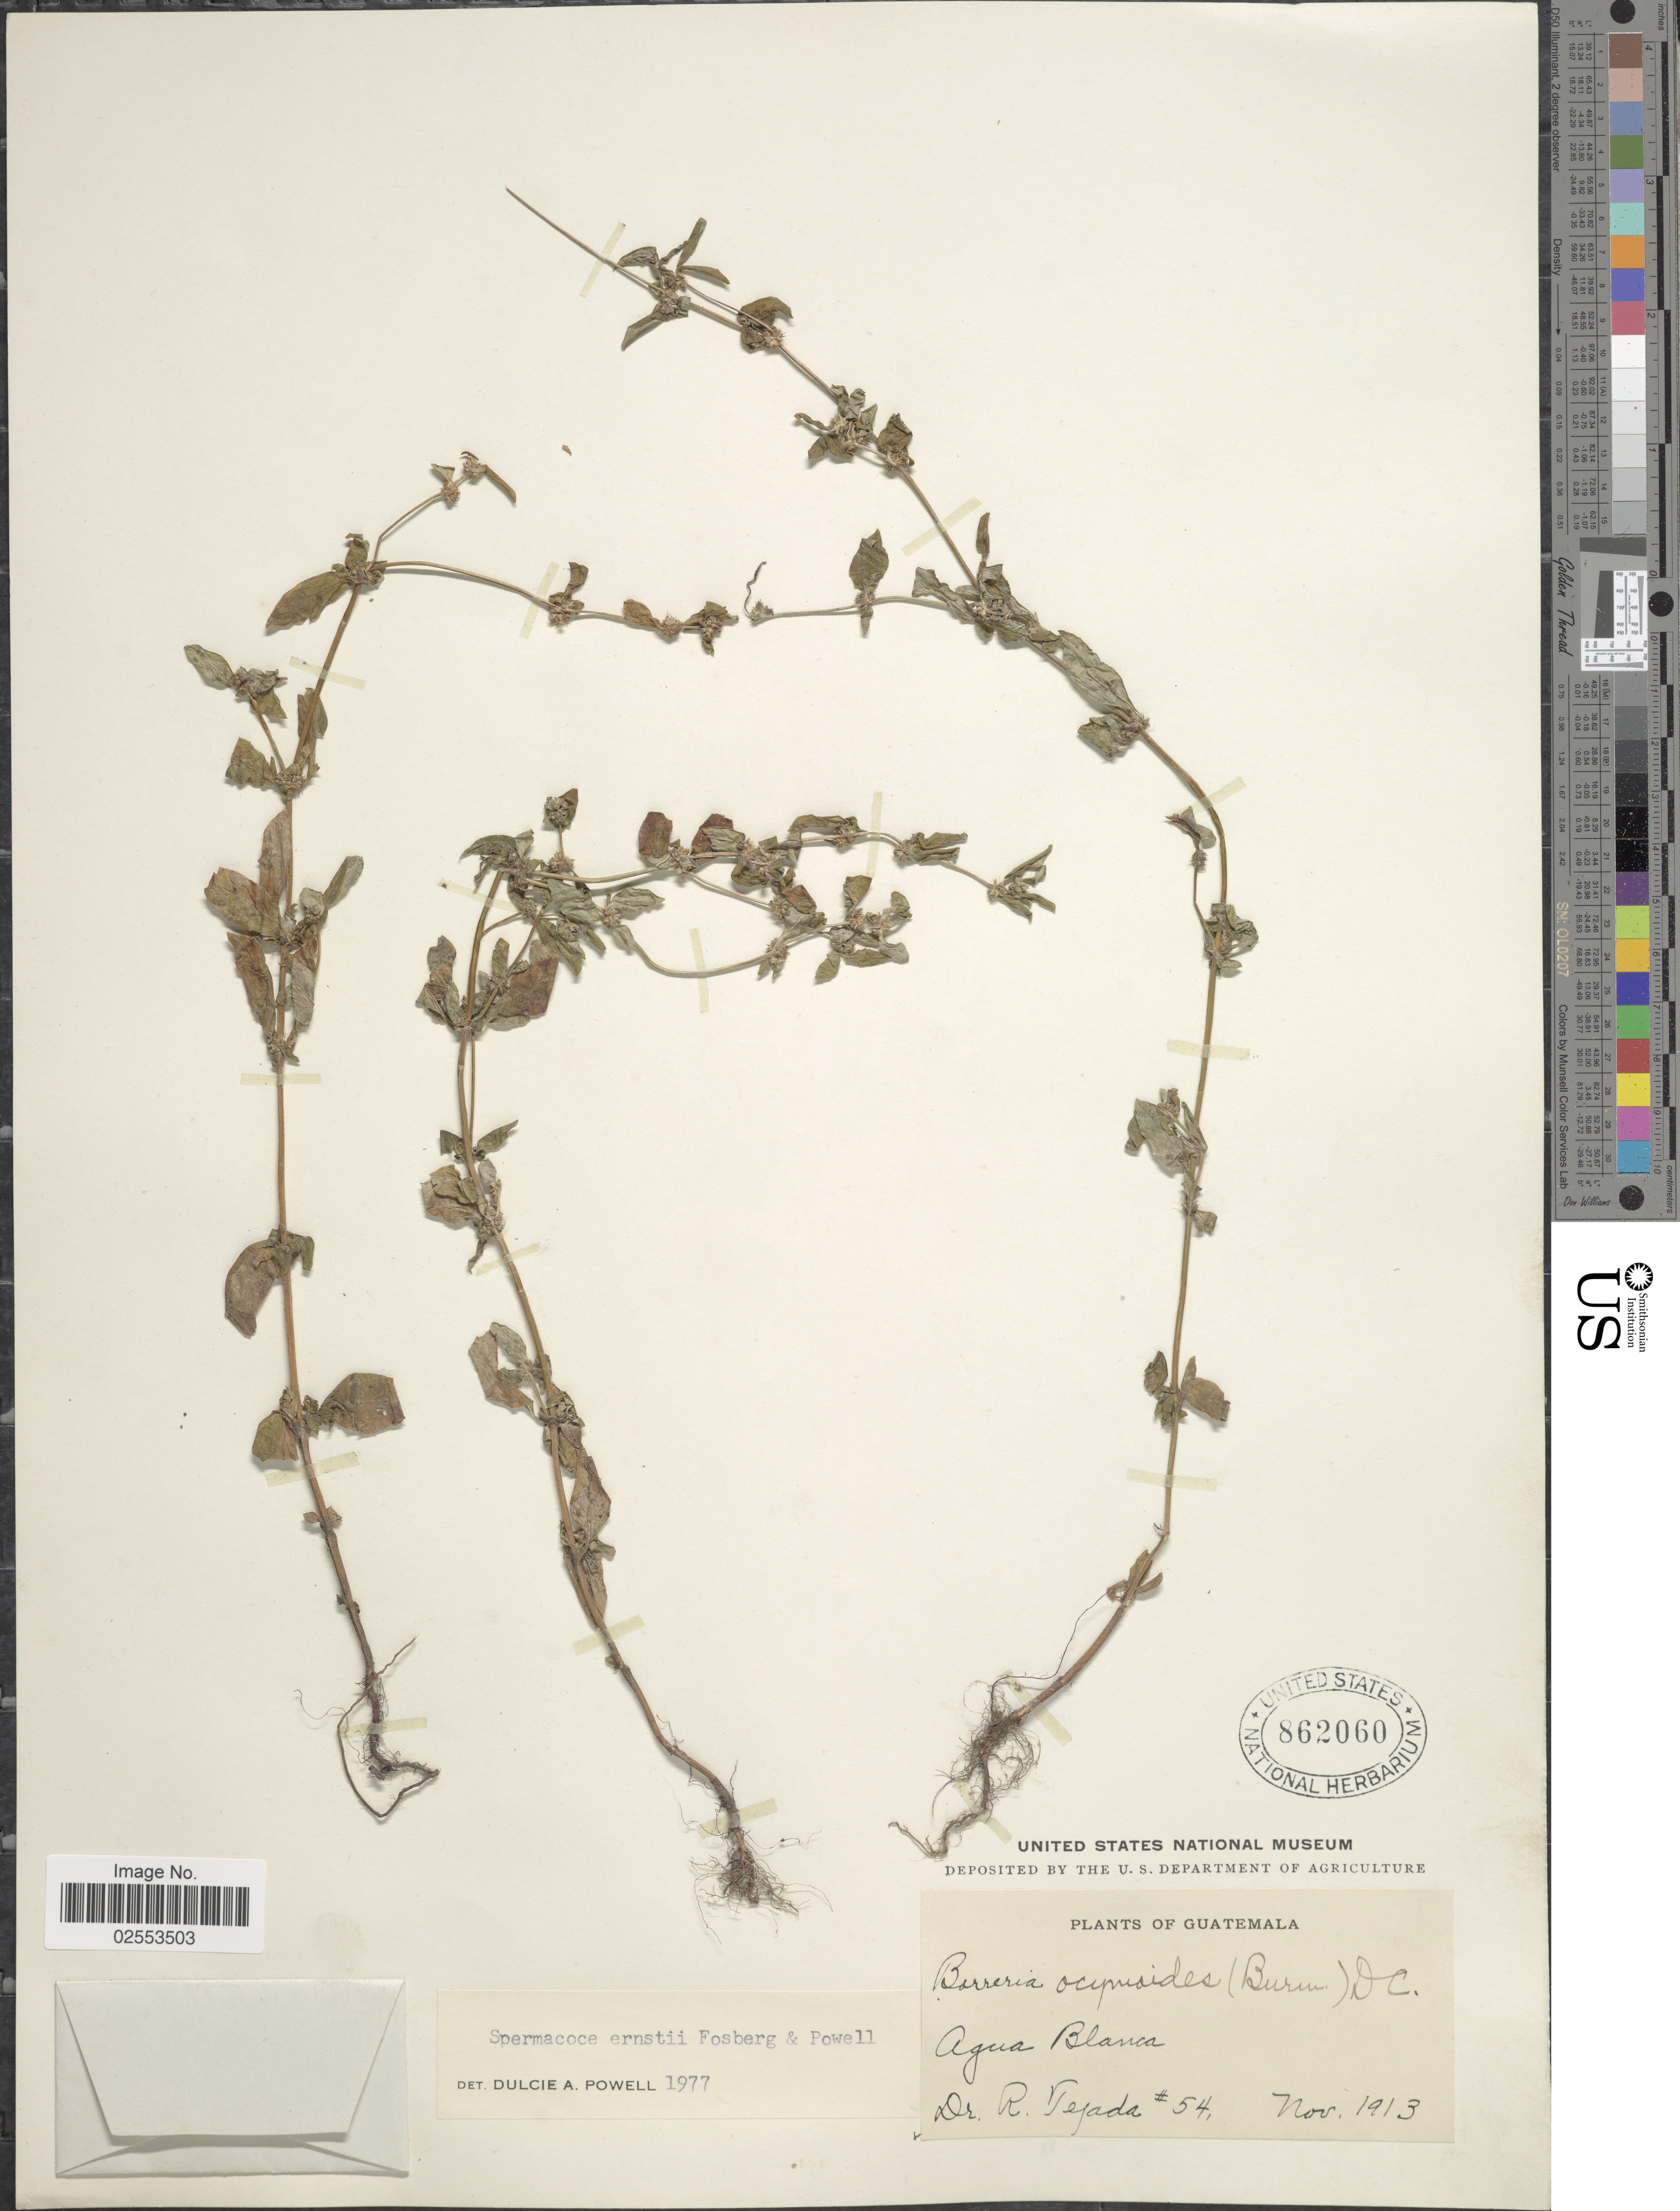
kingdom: Plantae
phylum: Tracheophyta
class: Magnoliopsida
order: Gentianales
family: Rubiaceae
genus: Spermacoce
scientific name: Spermacoce ernstii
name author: Fosberg & D.A. Powell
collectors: R. Tejada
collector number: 54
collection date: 1913-11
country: Guatemala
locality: Agua Blanca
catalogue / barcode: US 862060